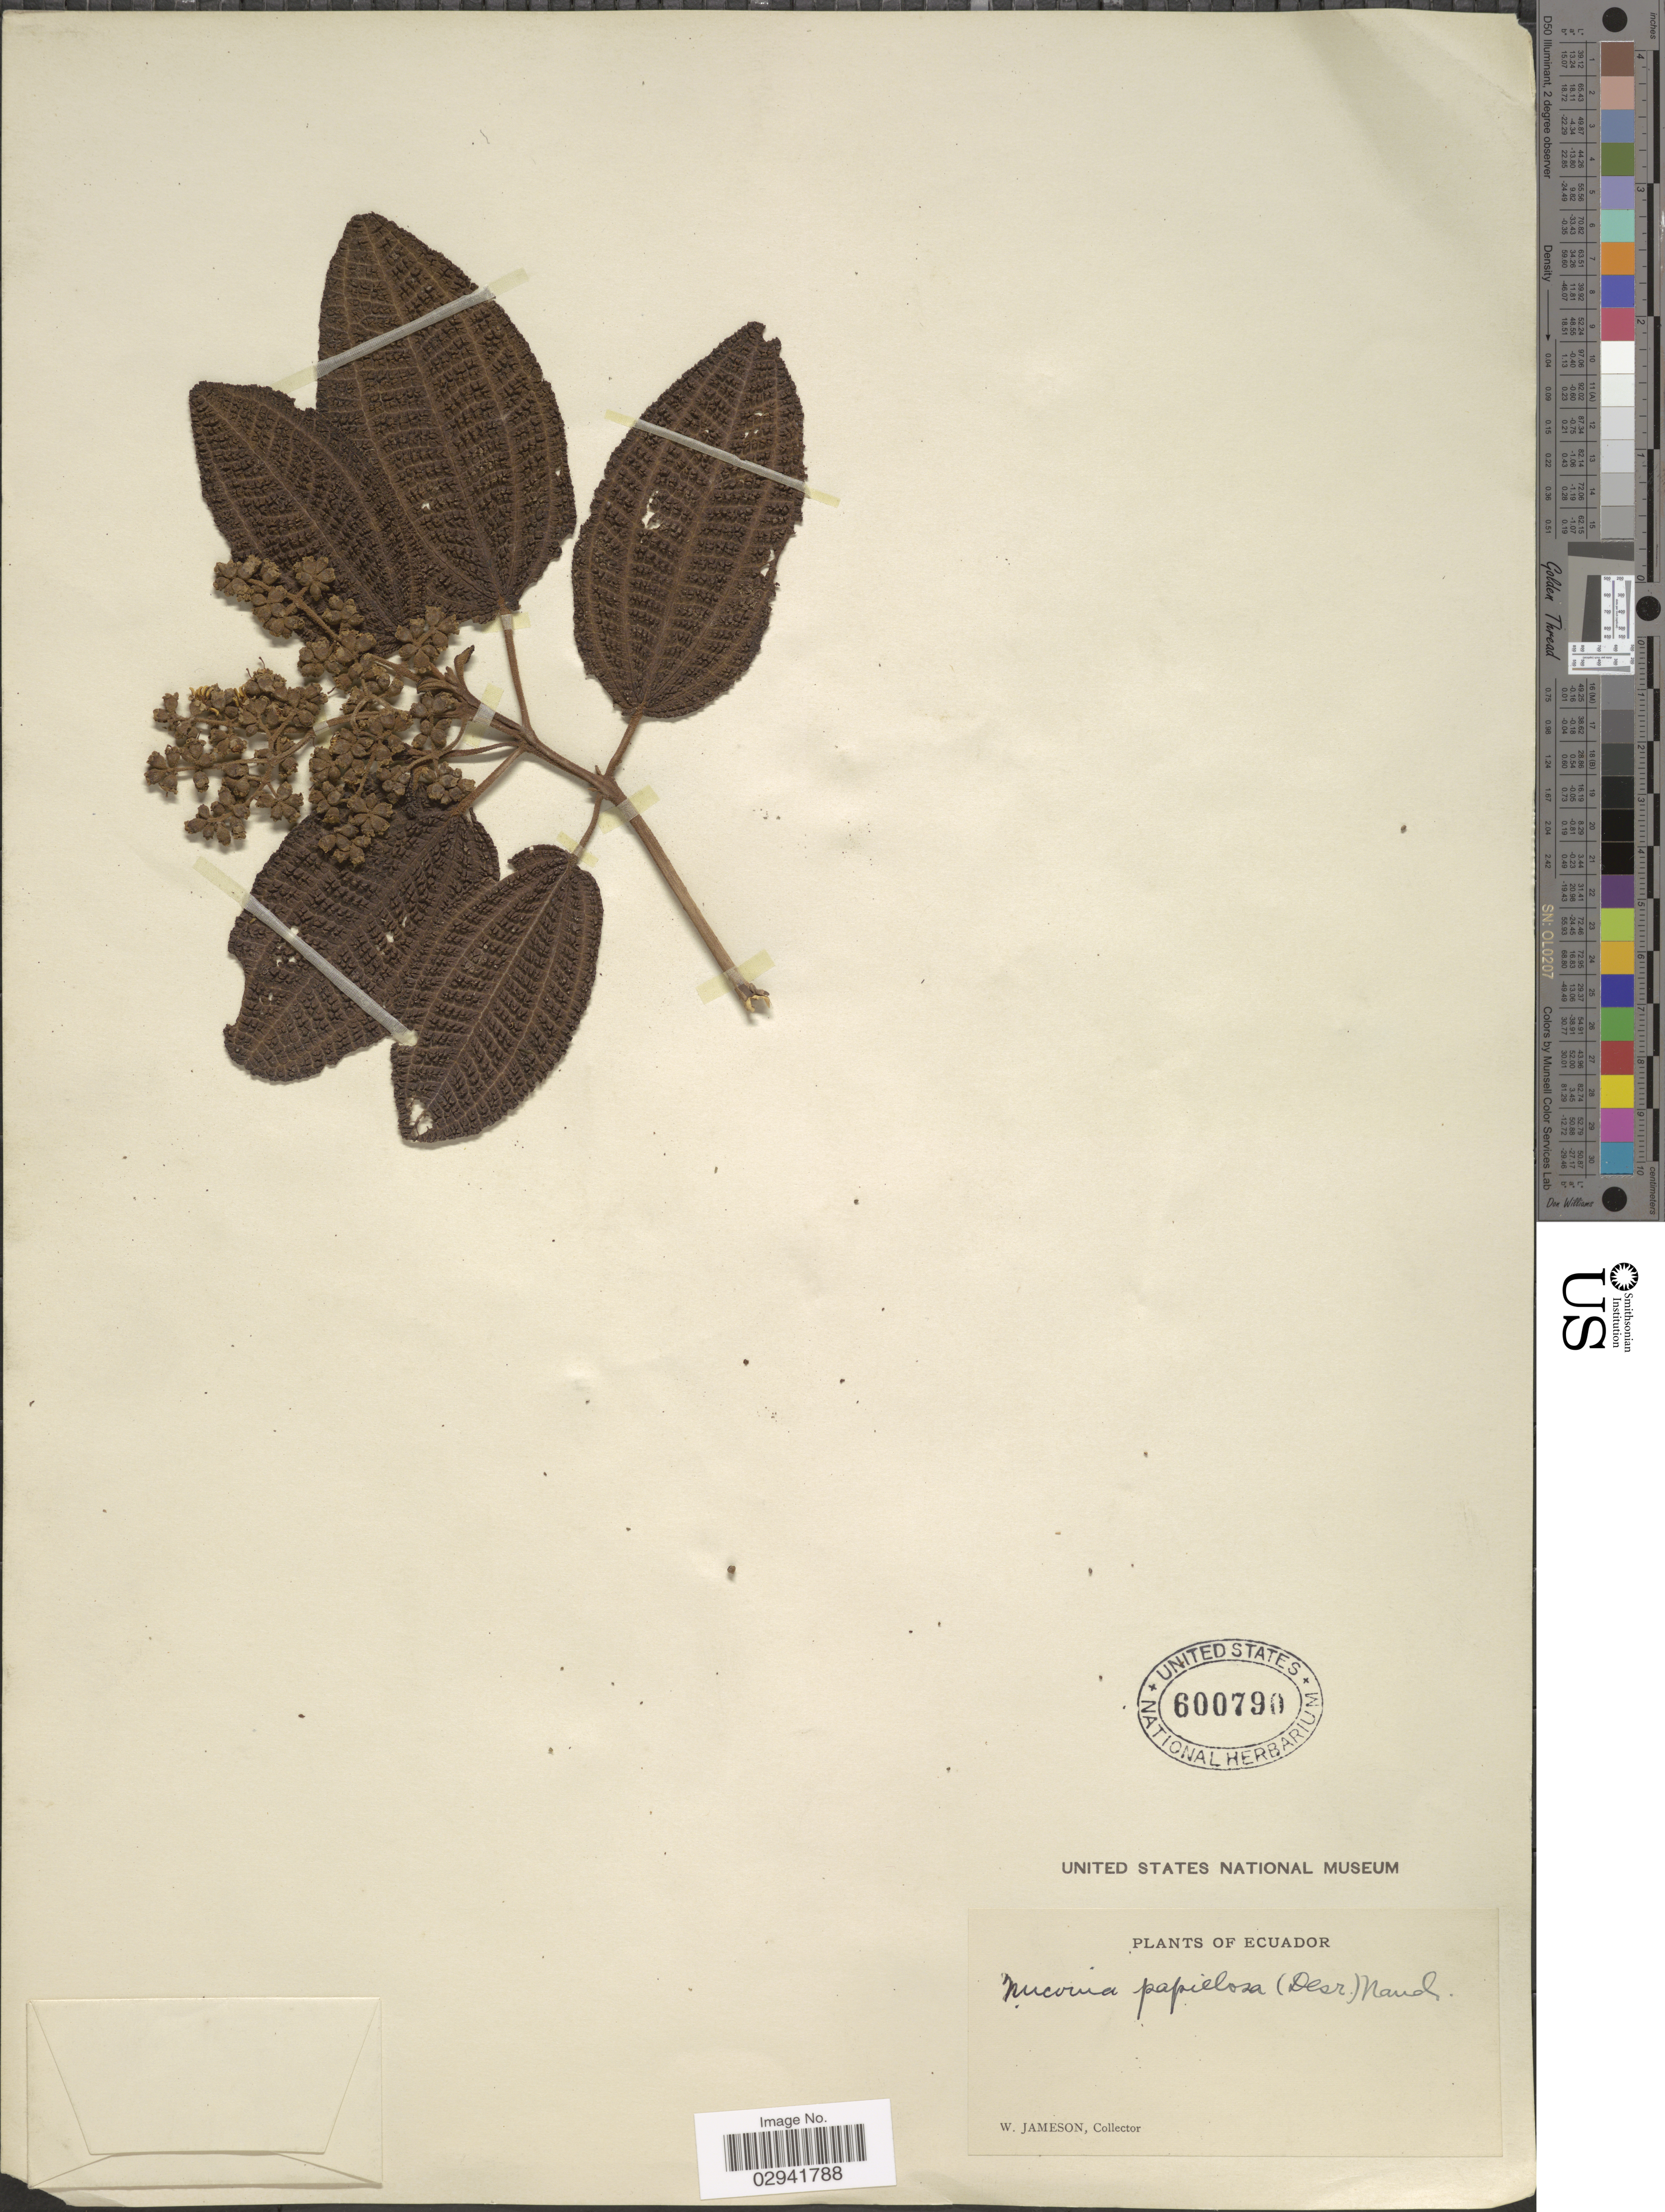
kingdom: Plantae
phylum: Tracheophyta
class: Magnoliopsida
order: Myrtales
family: Melastomataceae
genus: Miconia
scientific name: Miconia papillosa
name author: (Desr.) Naudin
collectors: W. Jameson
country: Ecuador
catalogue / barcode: US 600790